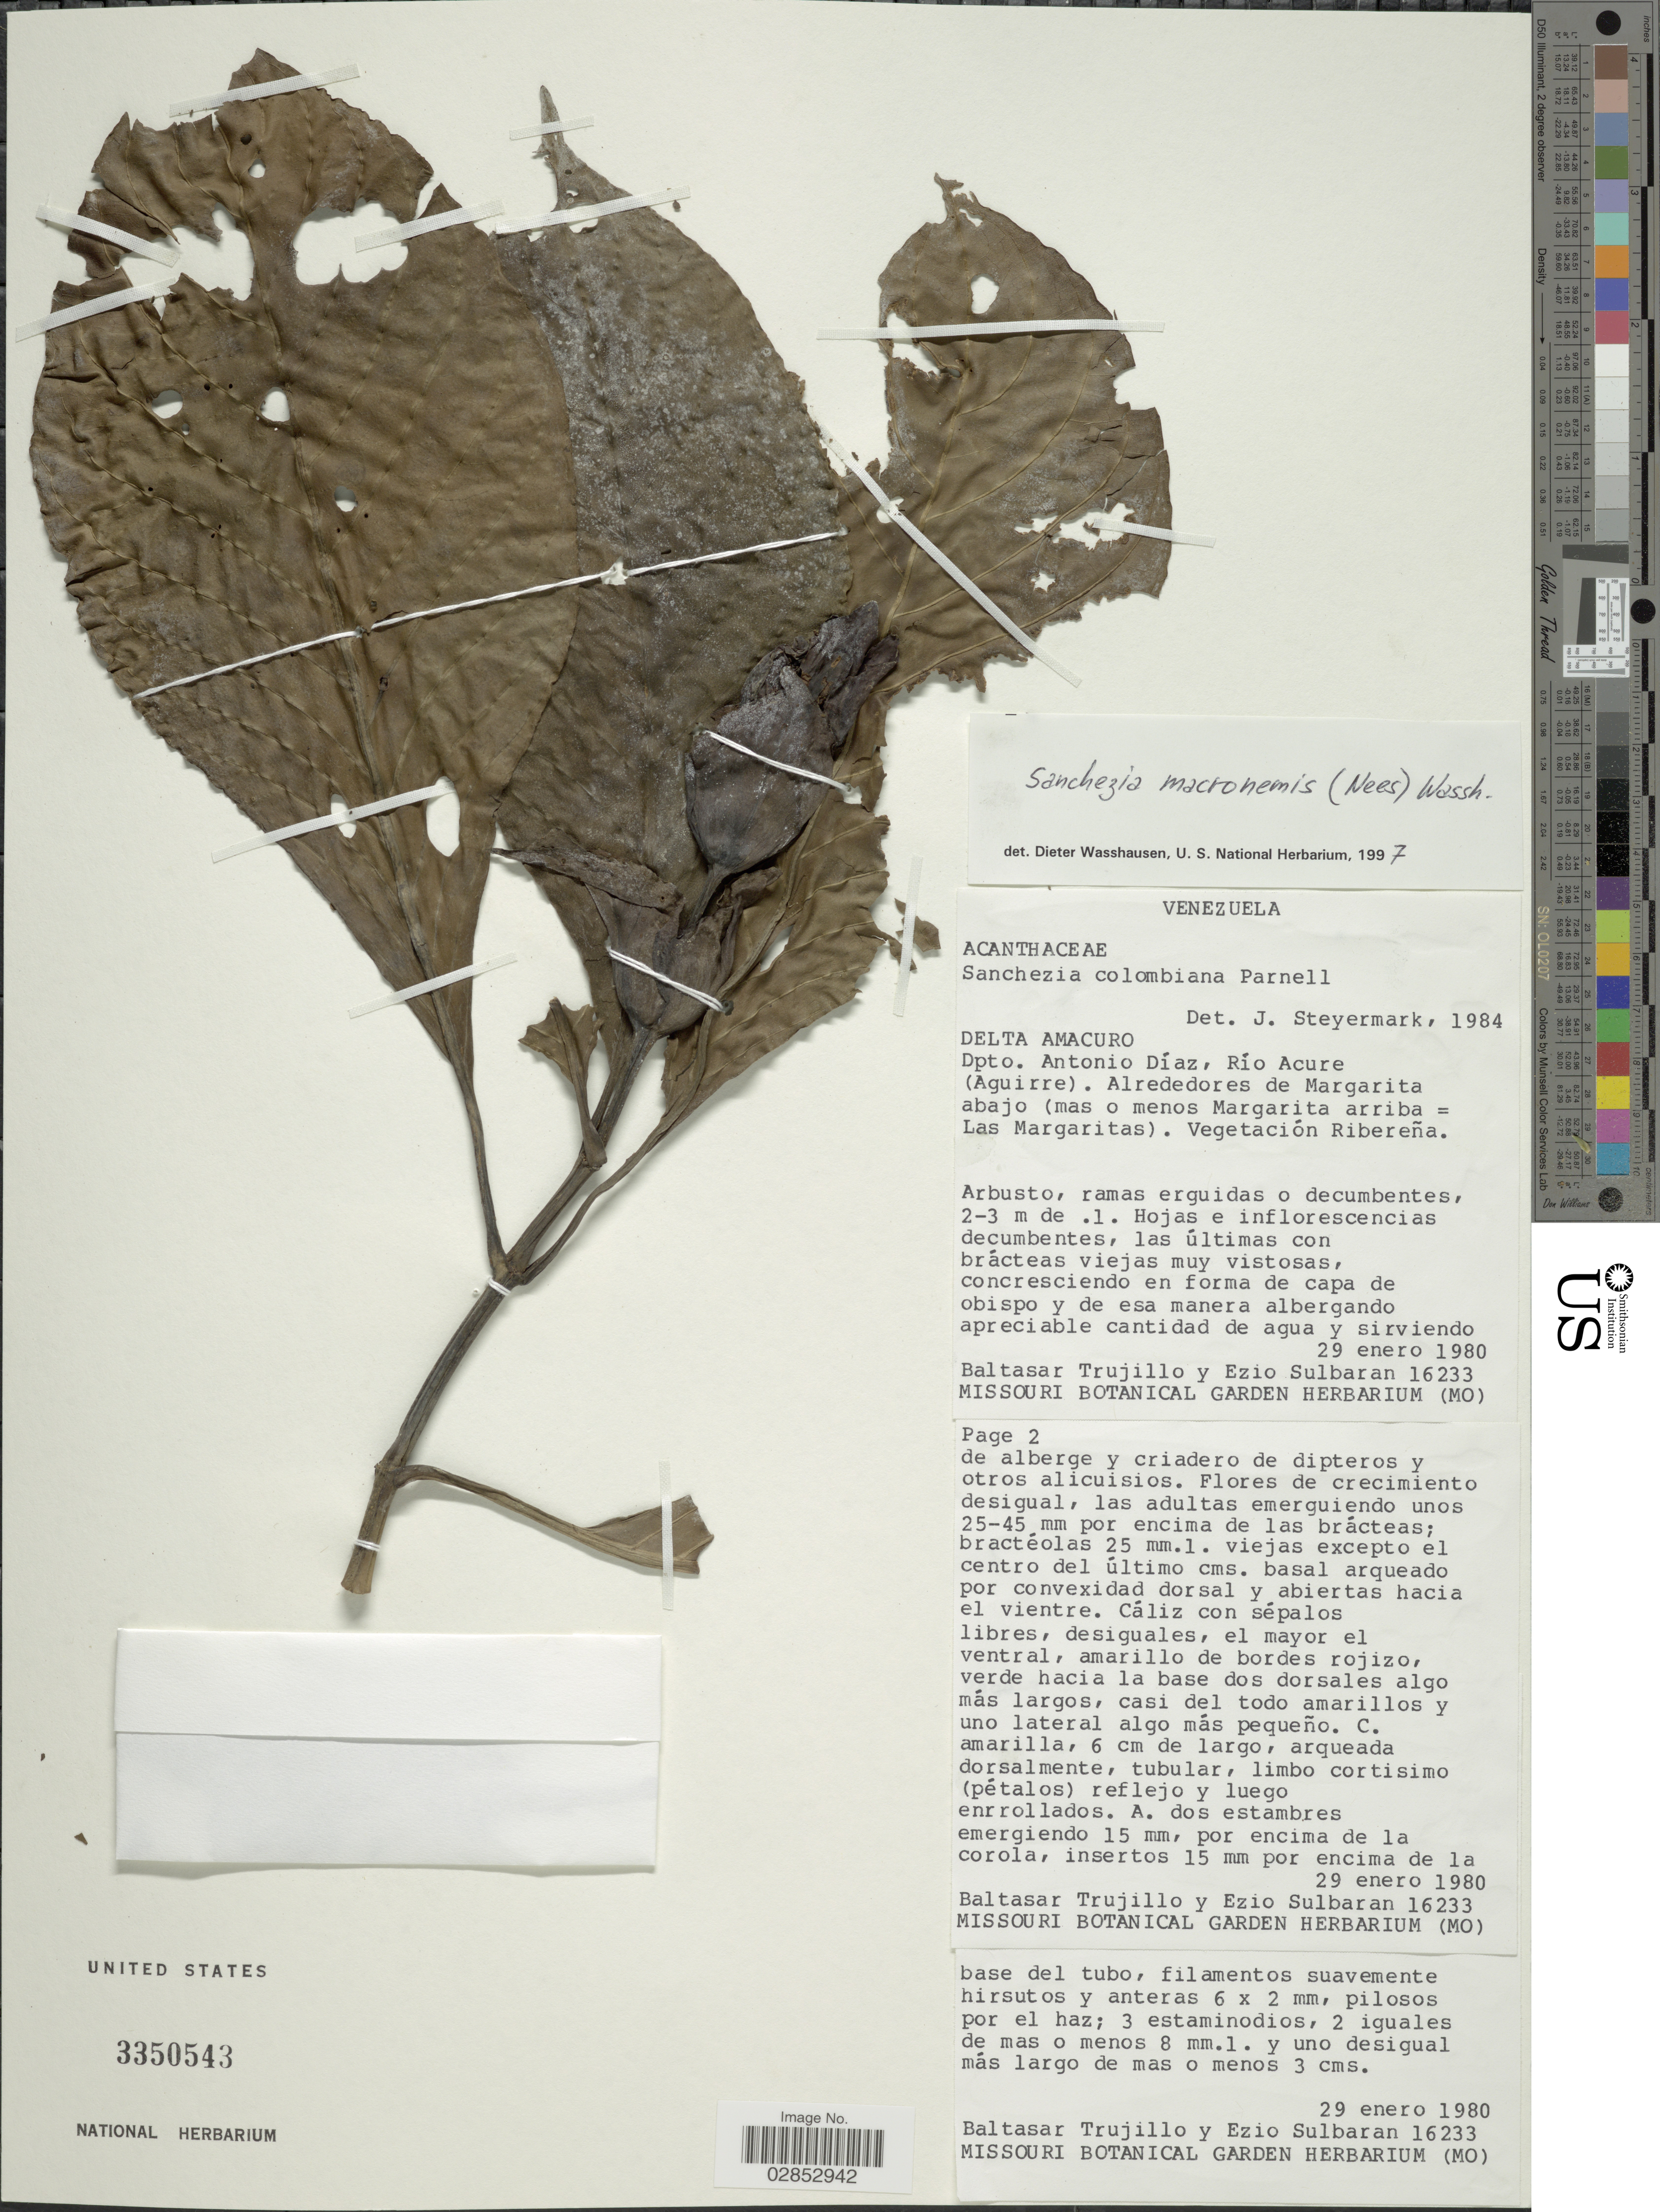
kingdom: Plantae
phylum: Tracheophyta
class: Magnoliopsida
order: Lamiales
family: Acanthaceae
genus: Sanchezia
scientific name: Sanchezia macrocnemis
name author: (Nees) Wassh.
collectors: B. Trujillo & E. Sulbaran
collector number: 16233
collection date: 1980-01-29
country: Venezuela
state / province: Delta Amacuro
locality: Dpto. Antonio Díaz, Río Acure (Aguirre). Alrededores de Margarita abajo (mas o menos Margarita arriba = Las Margaritas).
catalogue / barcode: US 3350543